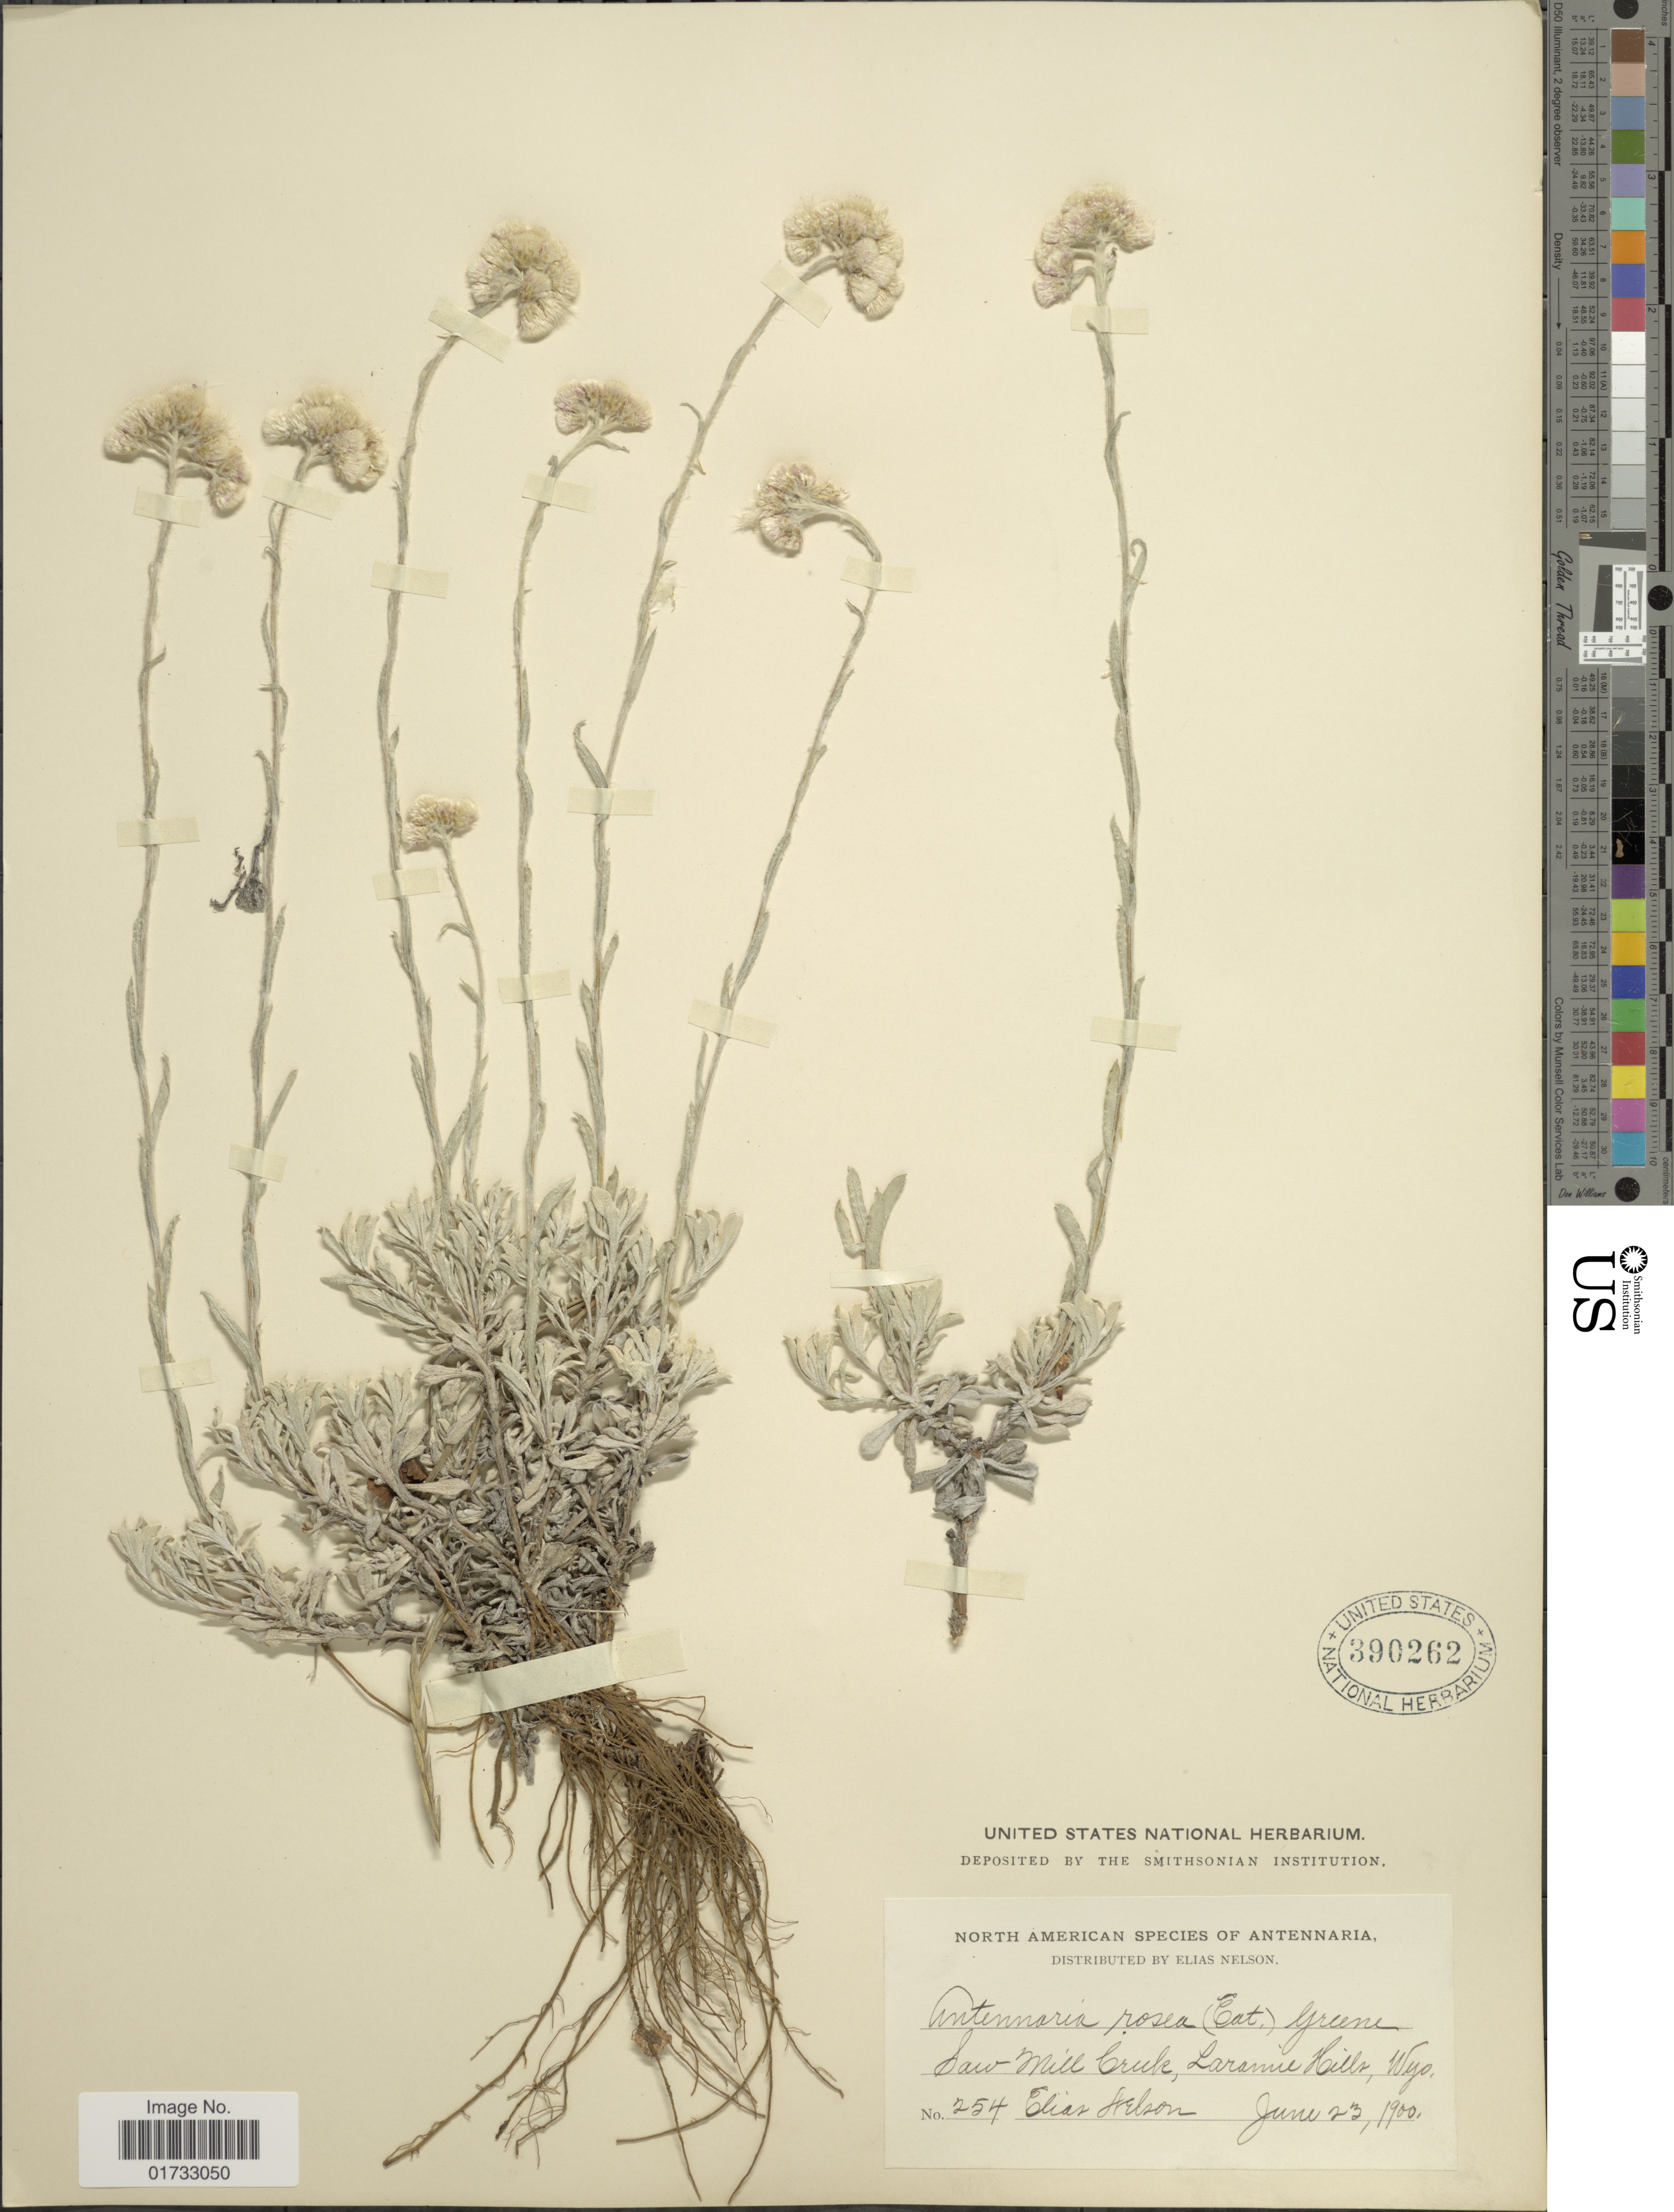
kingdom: Plantae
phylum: Tracheophyta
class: Magnoliopsida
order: Asterales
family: Asteraceae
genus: Antennaria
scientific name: Antennaria rosea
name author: Greene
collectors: A. Nelson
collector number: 254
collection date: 1900-06-23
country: United States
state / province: Wyoming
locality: North American Species of Antennaria, Saw Mill Creek, Laramie Hills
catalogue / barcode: US 390262